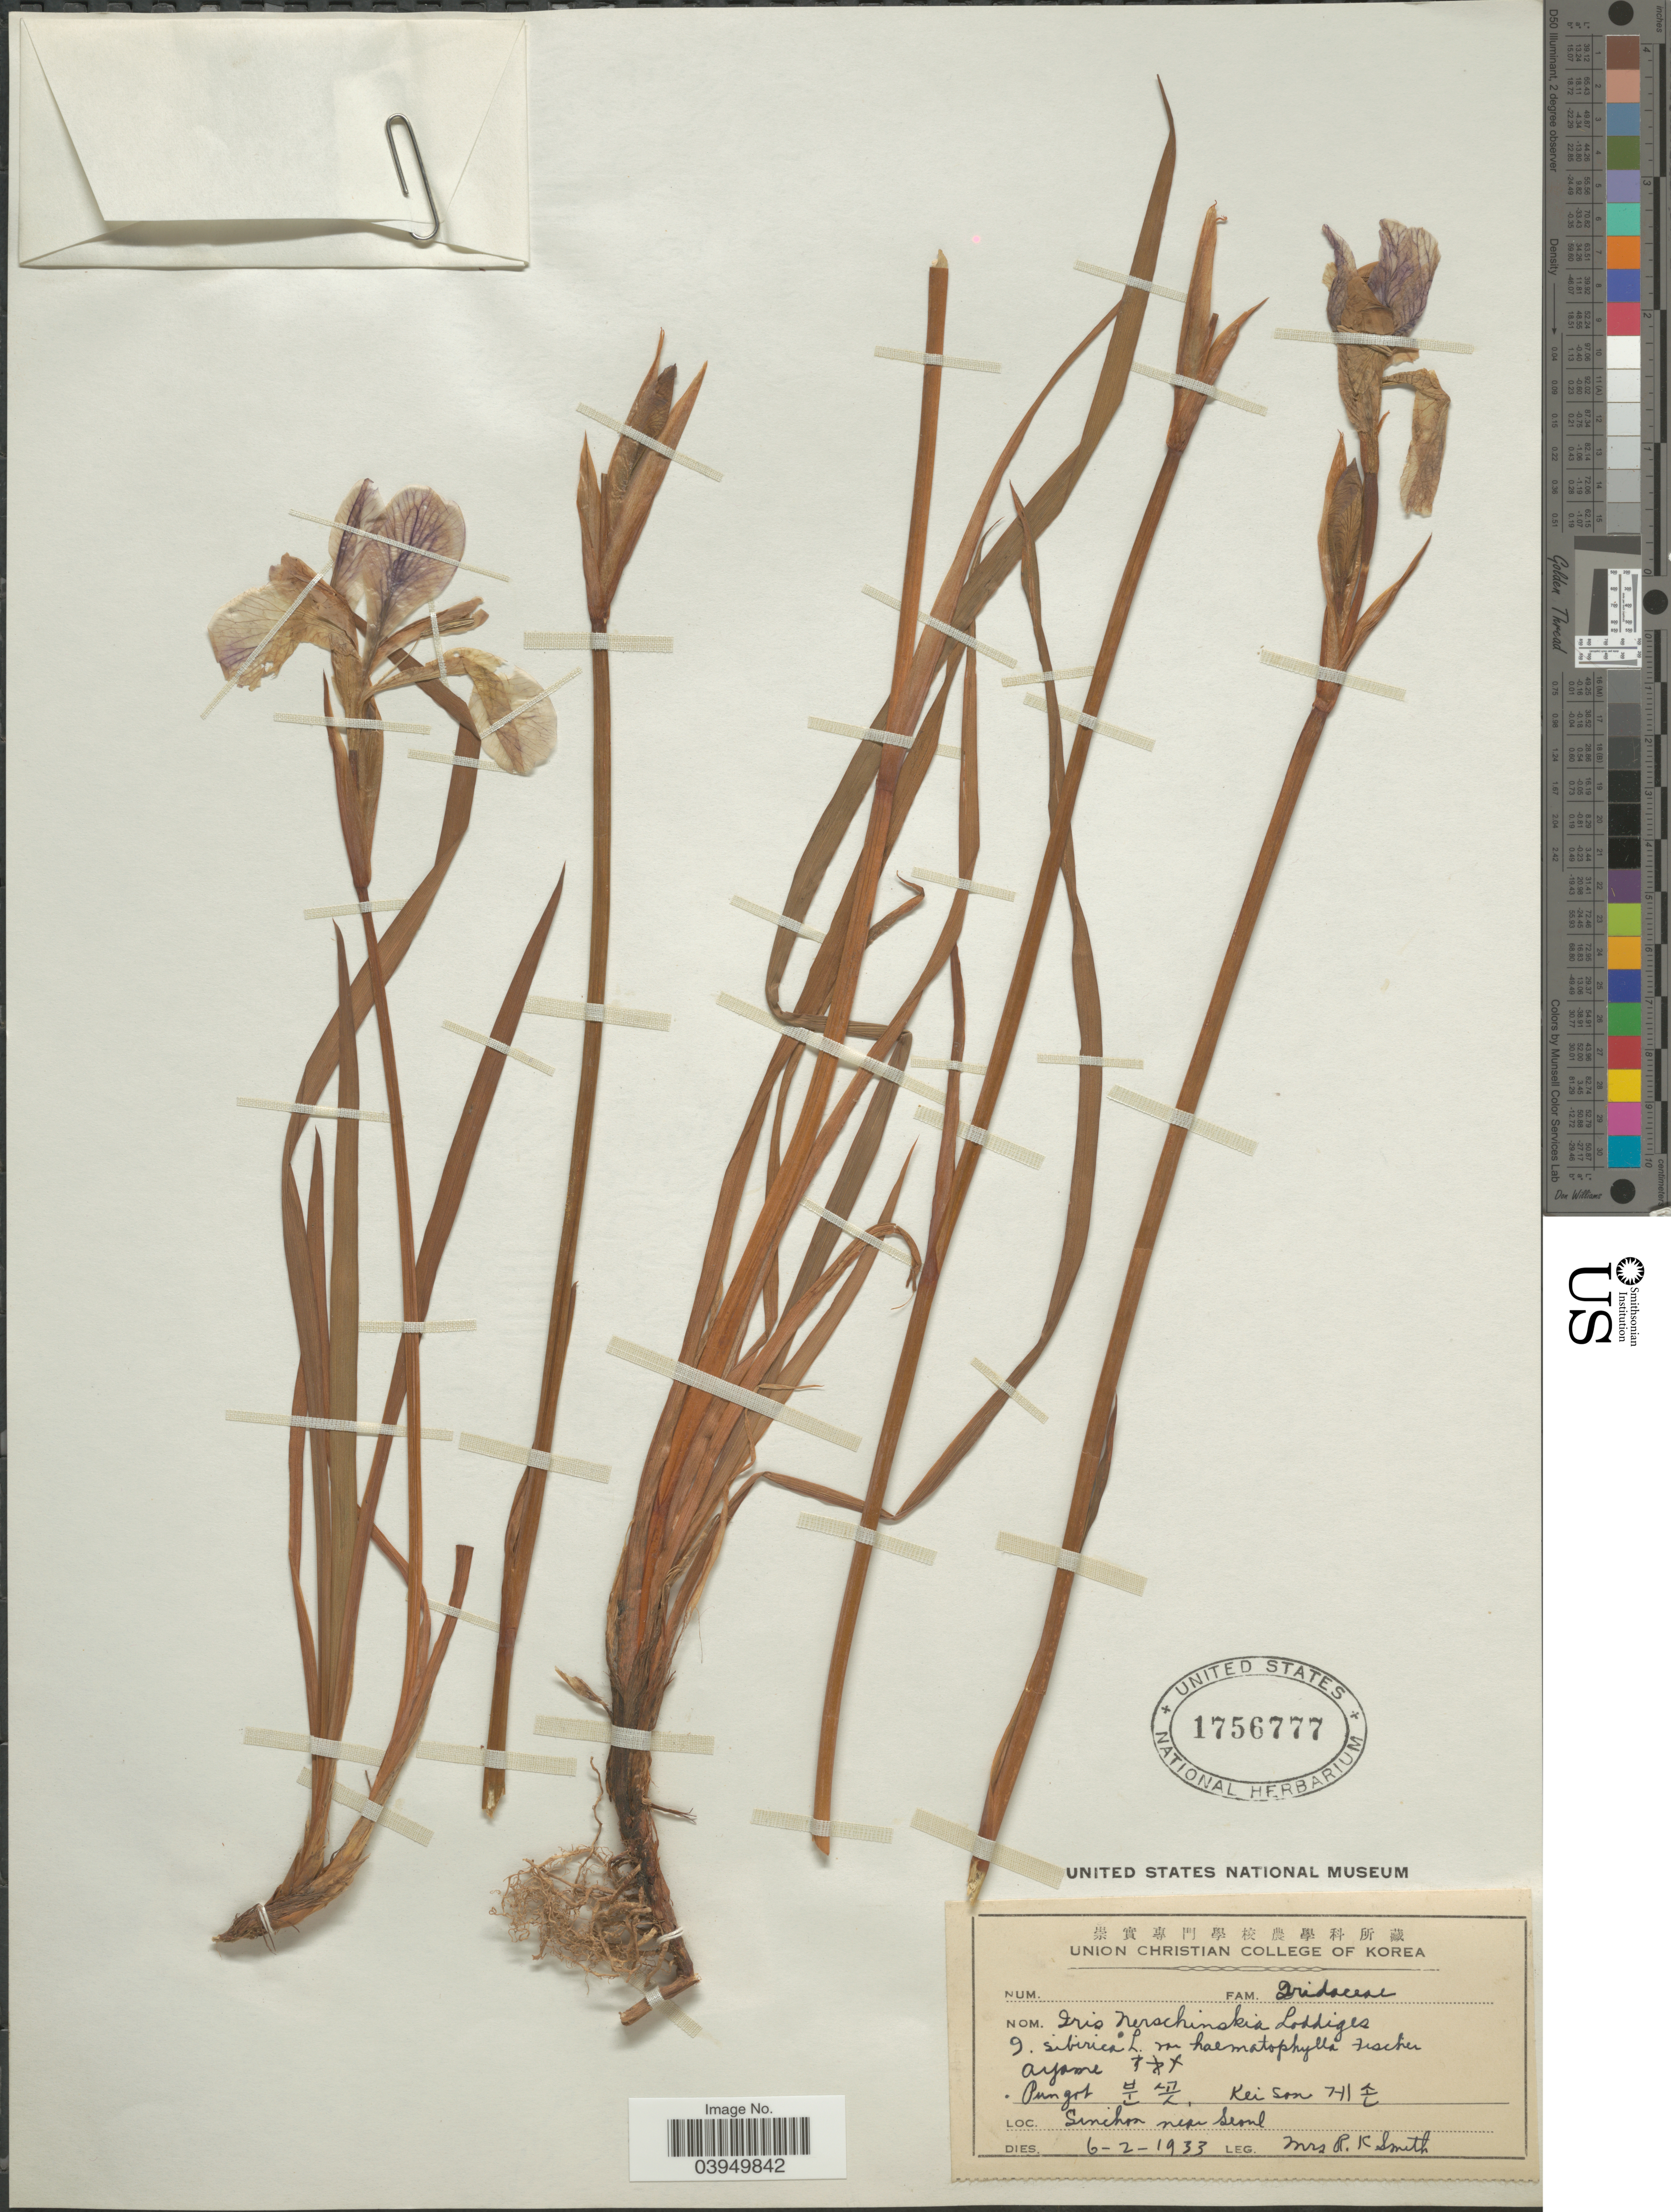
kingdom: Plantae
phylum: Tracheophyta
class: Liliopsida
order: Asparagales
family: Iridaceae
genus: Iris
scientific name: Iris nertchinskia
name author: G. Lodd.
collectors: Mrs. R. K. Smith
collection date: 1933-02-06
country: South Korea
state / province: Seoul Special City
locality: Sinchon near Seoul.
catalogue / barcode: US 1756777